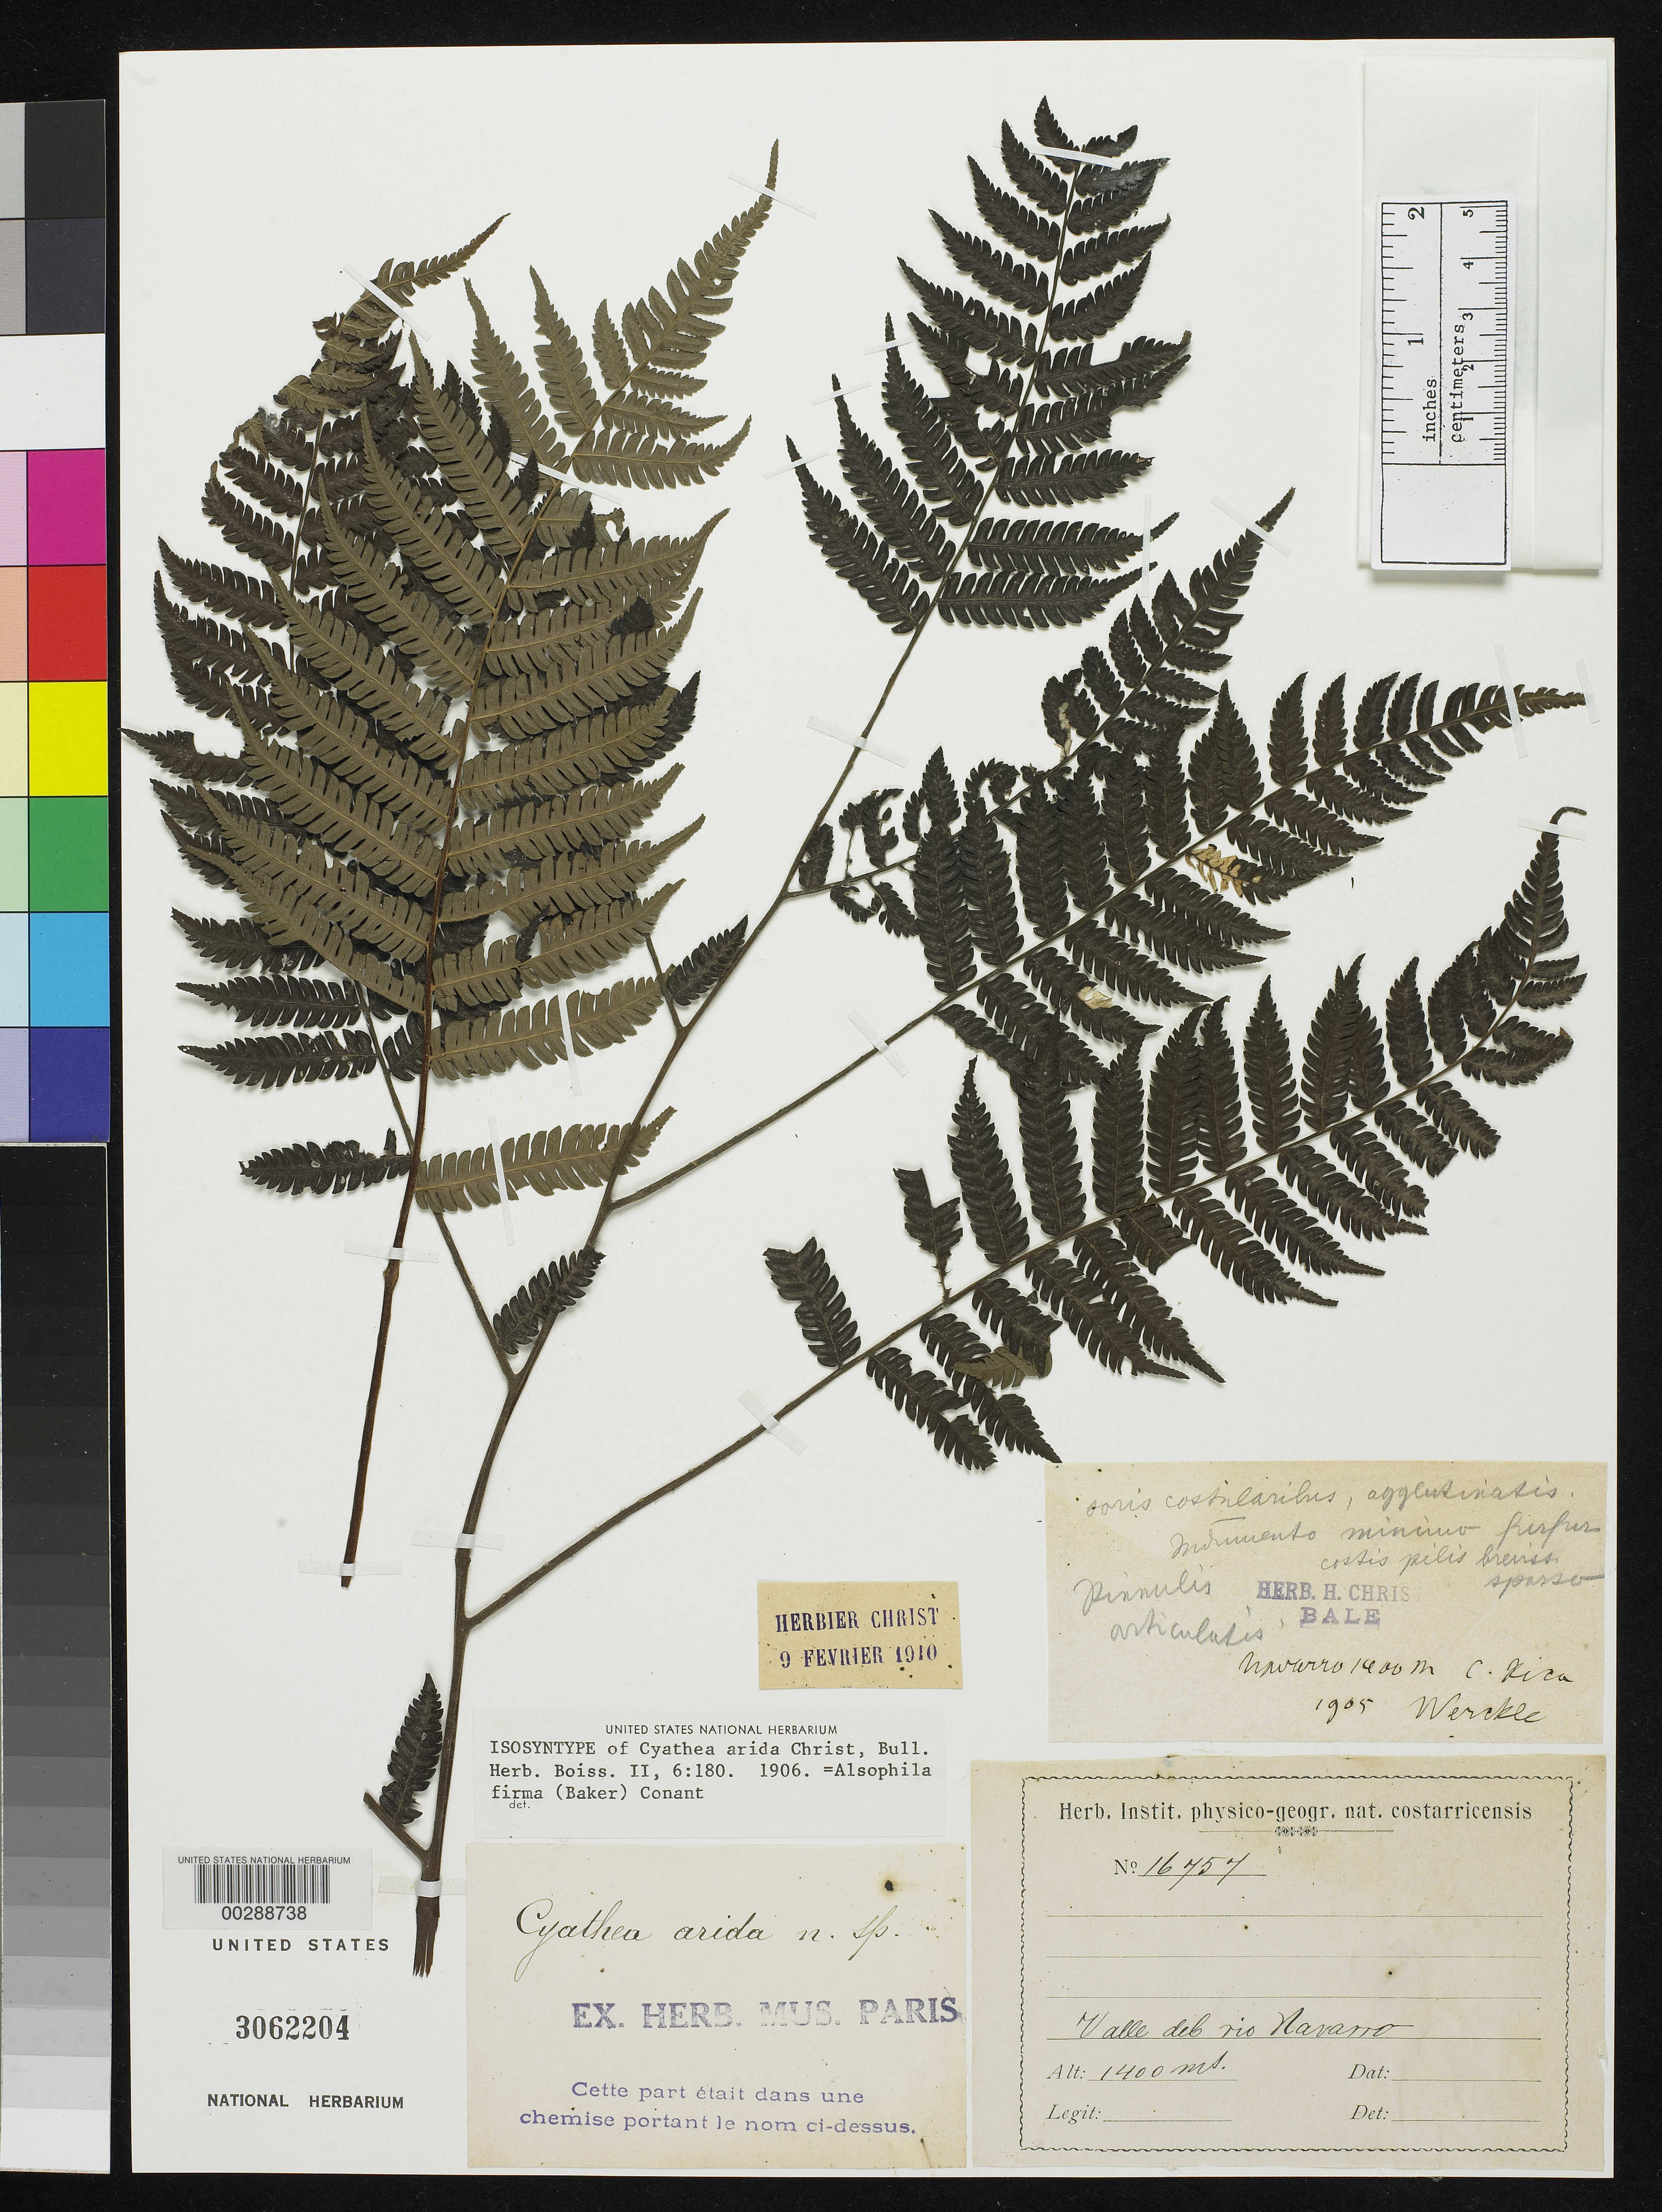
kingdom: Plantae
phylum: Tracheophyta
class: Polypodiopsida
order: Cyatheales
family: Cyatheaceae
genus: Cyathea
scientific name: Cyathea arida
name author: Christ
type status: Isosyntype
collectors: C. C Wercklé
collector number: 16757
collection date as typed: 1905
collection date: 1905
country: Costa Rica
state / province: Cartago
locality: Valley of Rio Navarro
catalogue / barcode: US 3062204